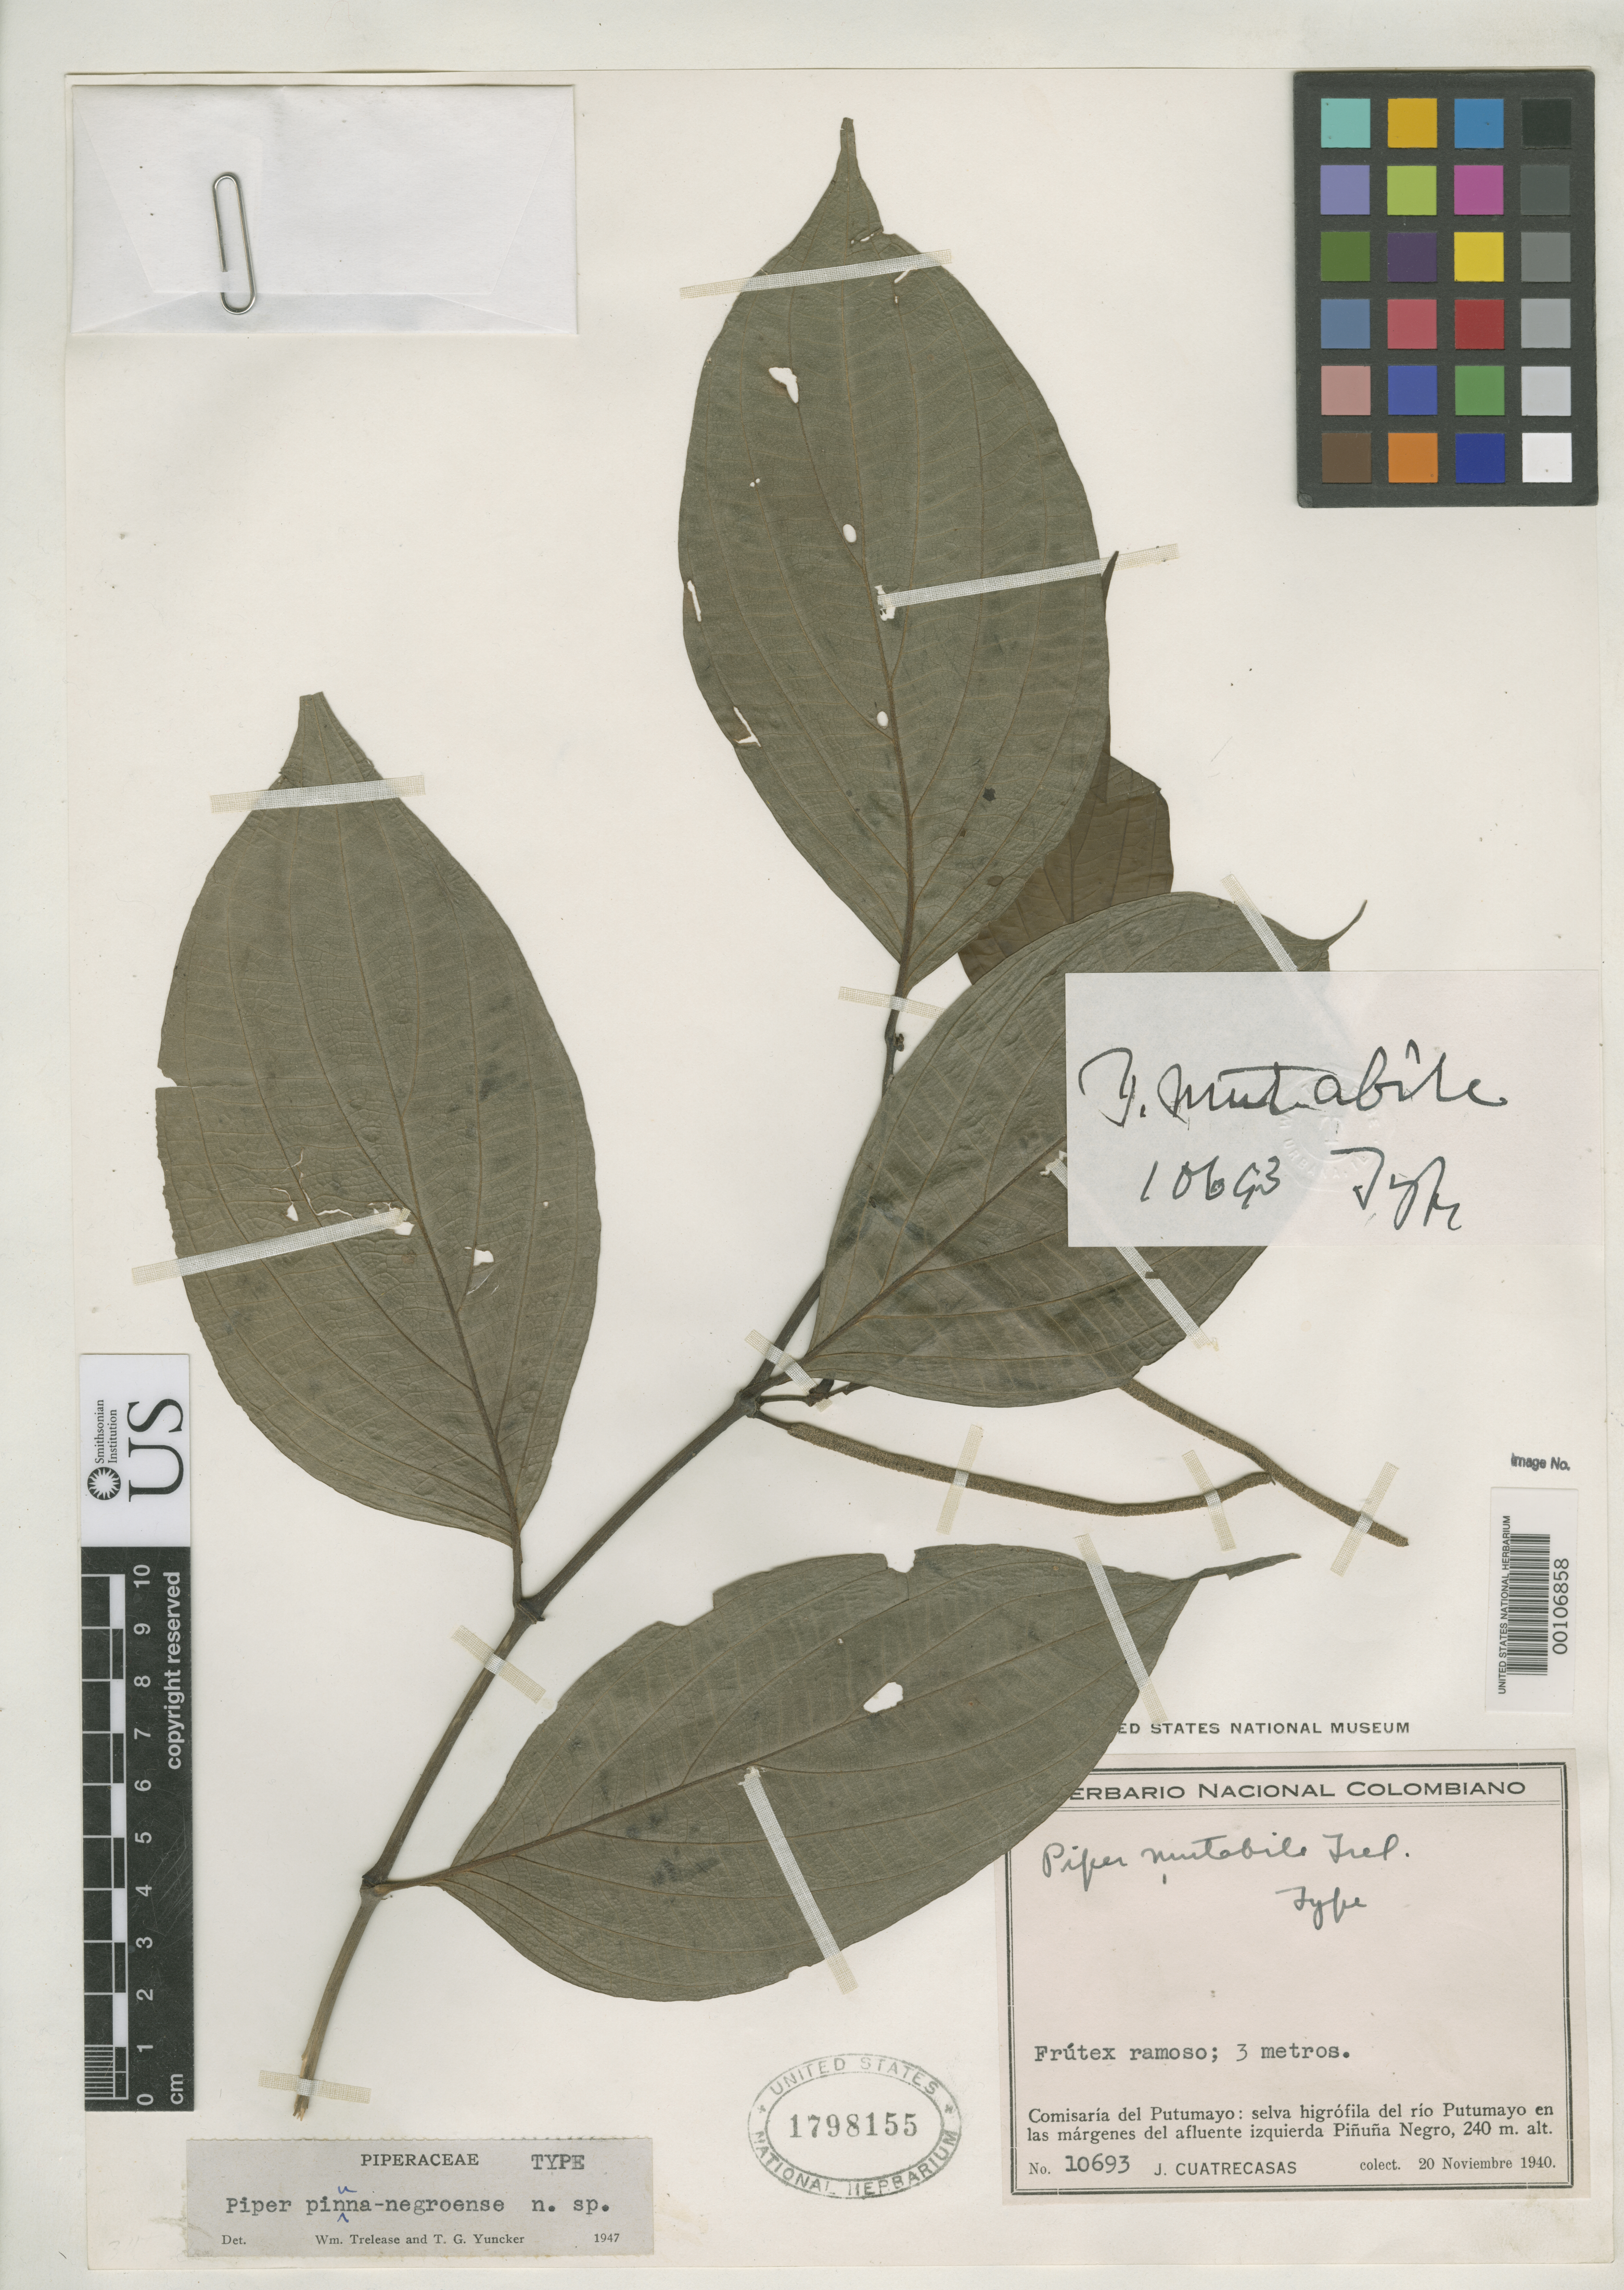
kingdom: Plantae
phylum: Tracheophyta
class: Magnoliopsida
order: Piperales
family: Piperaceae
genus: Piper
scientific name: Piper pinuna-negroense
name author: Trel. & Yunck.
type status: Holotype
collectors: J. Cuatrecasas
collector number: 10693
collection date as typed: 20 Nov 1940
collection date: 1940-11-20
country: Colombia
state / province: Putumayo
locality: Pinuma Negro.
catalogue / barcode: US 1798155